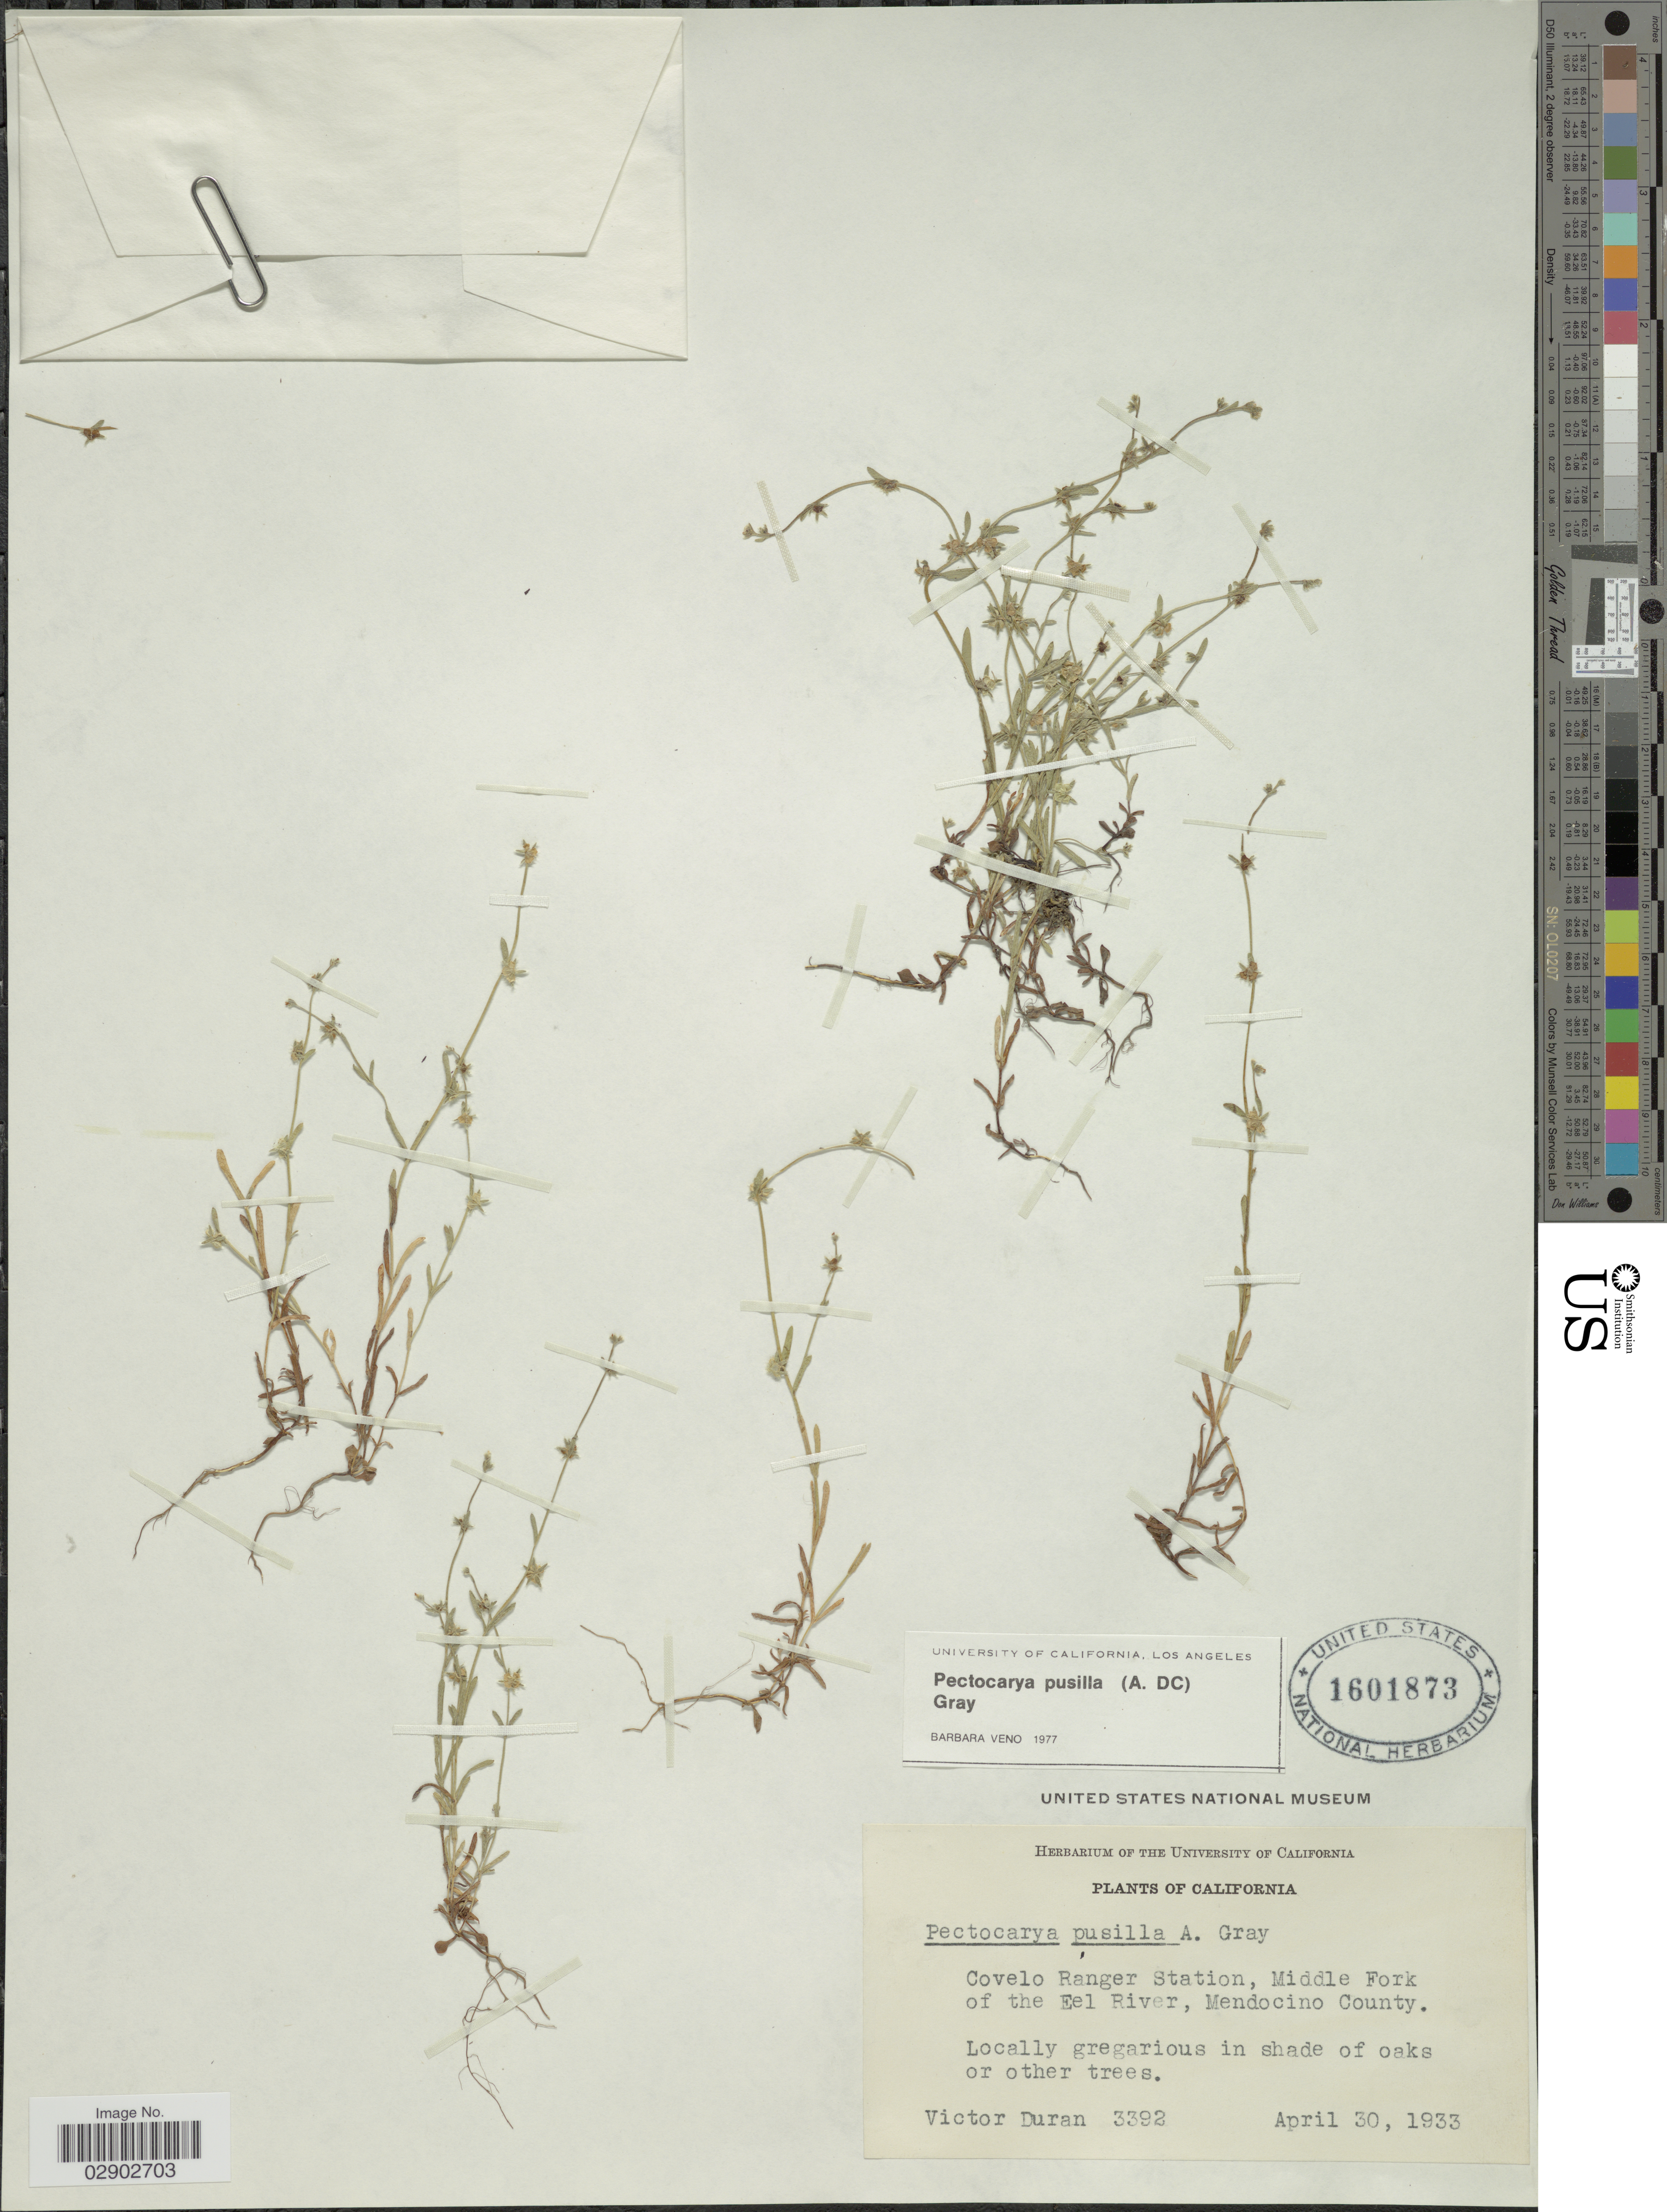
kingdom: Plantae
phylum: Tracheophyta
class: Magnoliopsida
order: Boraginales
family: Boraginaceae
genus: Pectocarya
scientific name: Pectocarya pusilla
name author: (A. DC.) A. Gray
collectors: V. Duran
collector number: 3392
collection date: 1933-04-30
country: United States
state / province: California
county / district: Mendocino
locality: Covelo Ranger Station, Middle Fork of the Eel River, Mendocino City.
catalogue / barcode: US 1601873